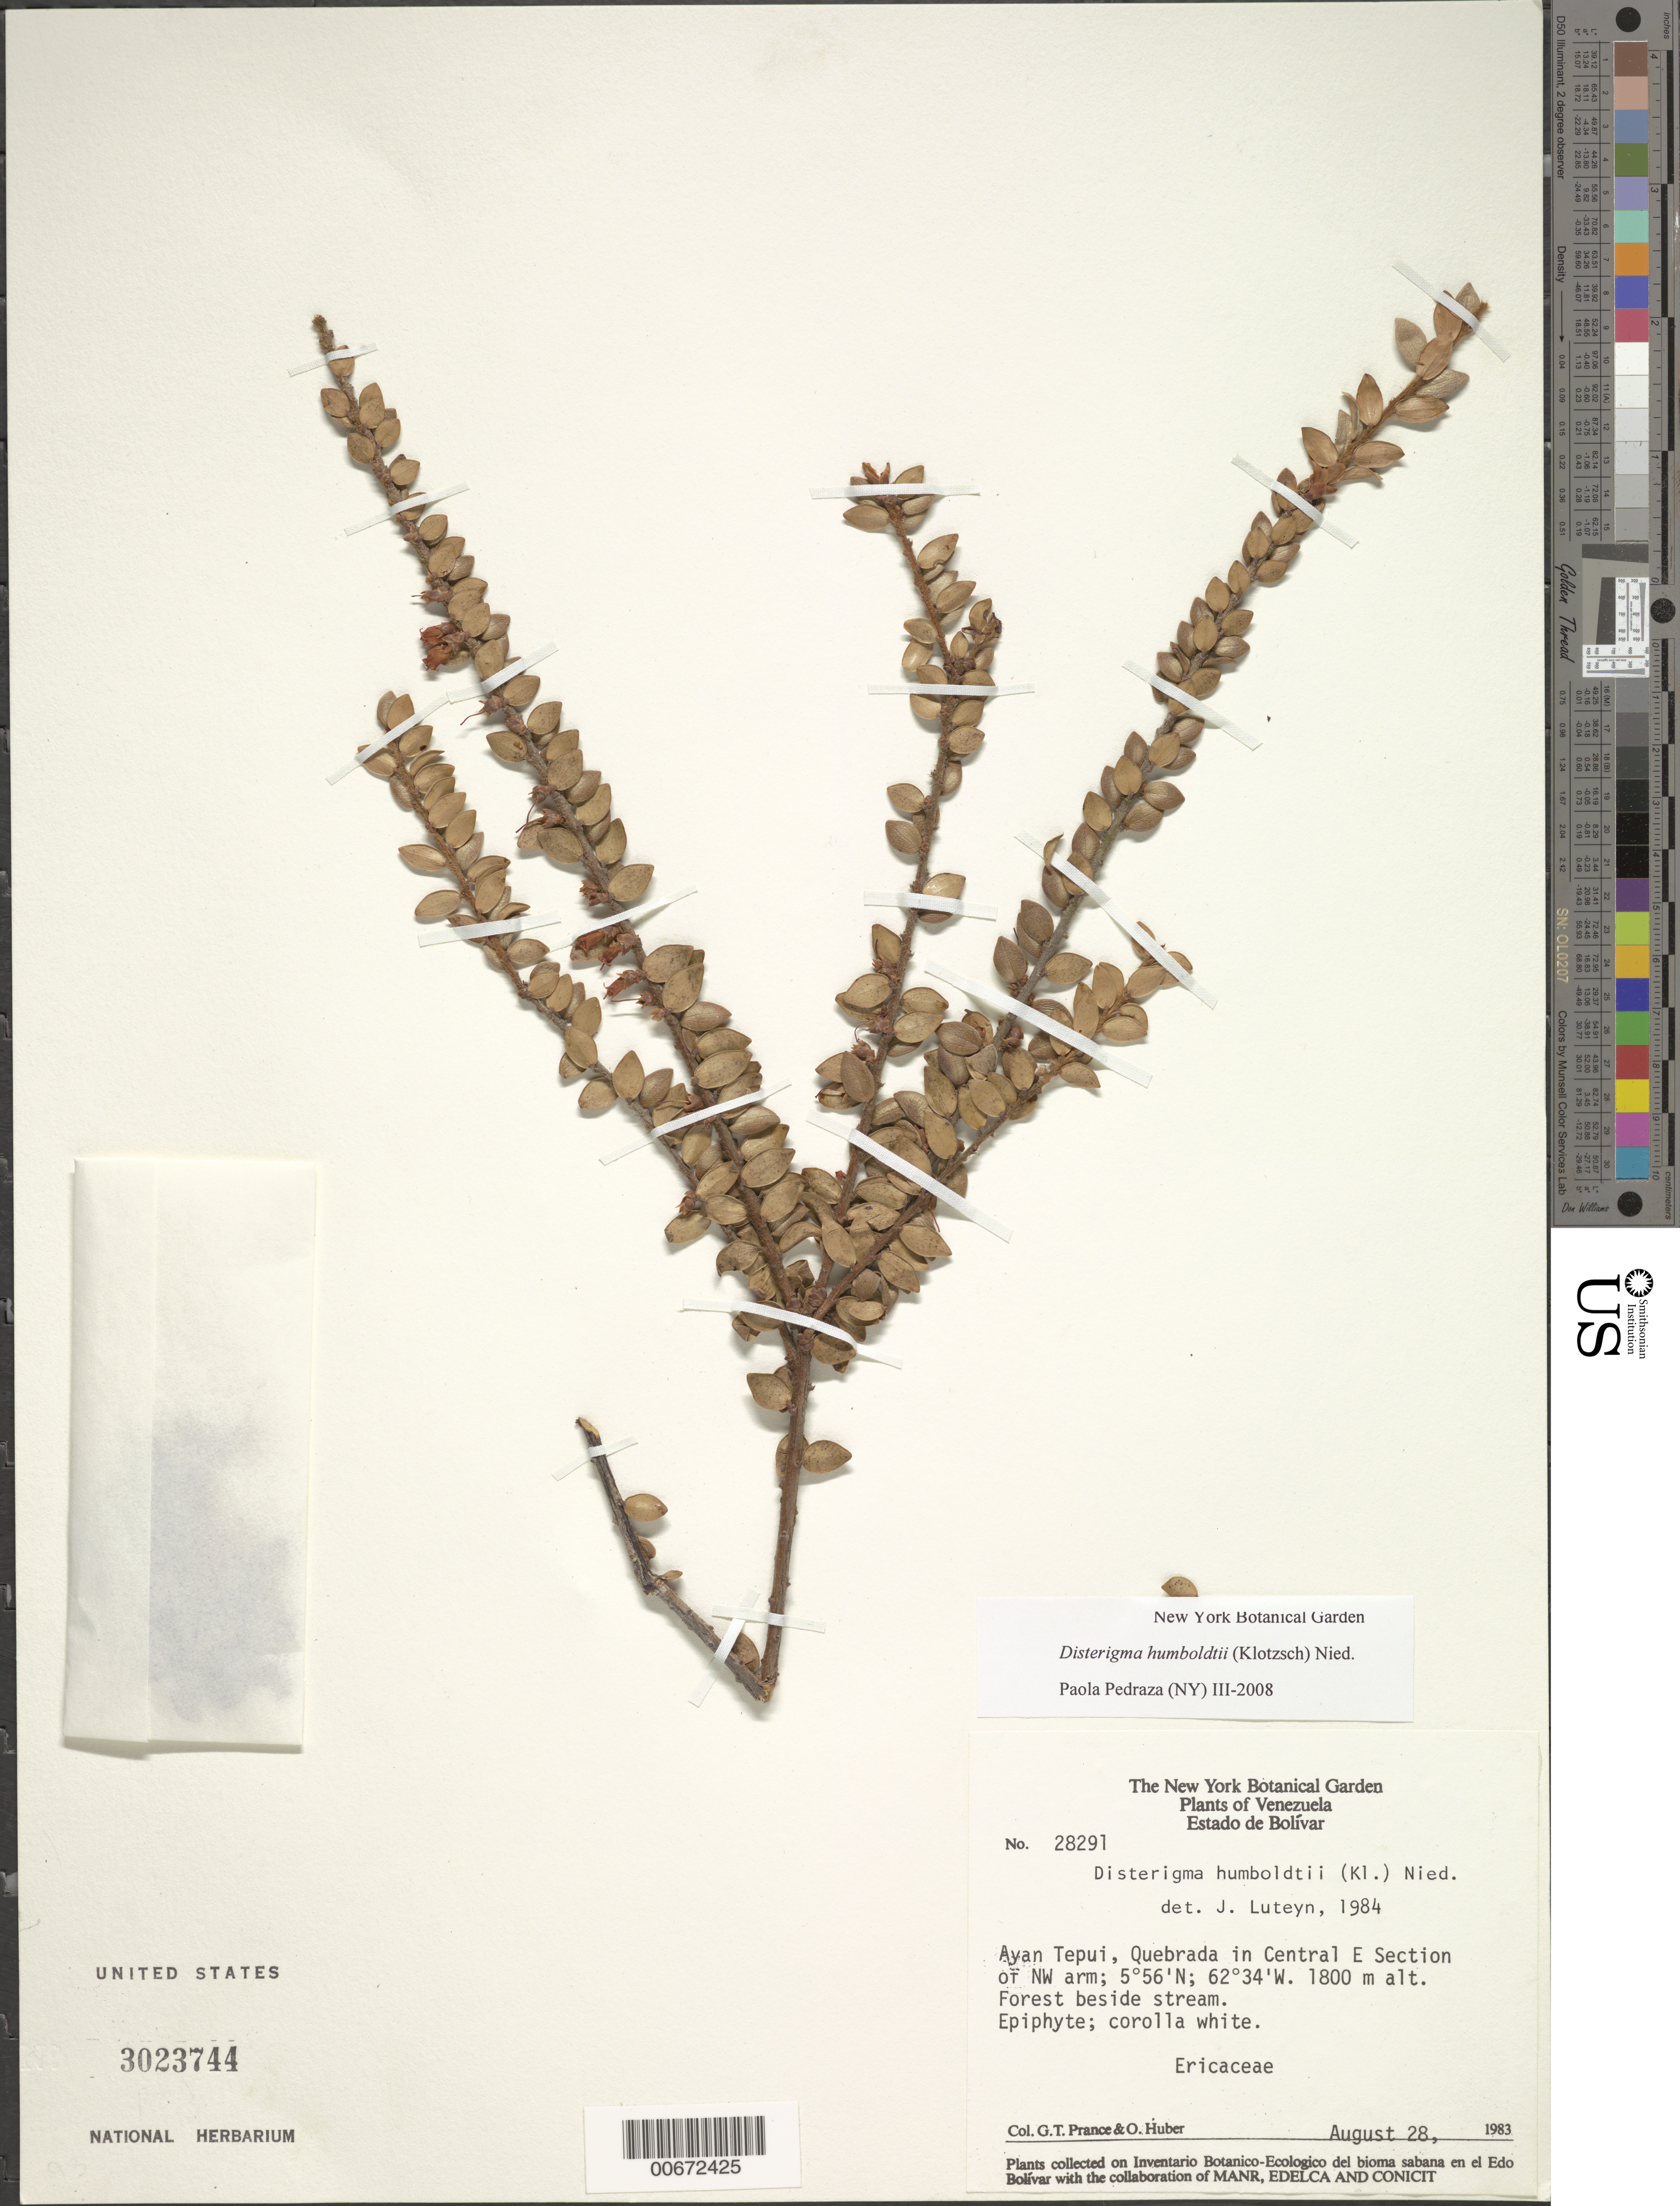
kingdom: Plantae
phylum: Tracheophyta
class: Magnoliopsida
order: Ericales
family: Ericaceae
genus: Disterigma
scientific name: Disterigma humboldtii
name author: (Klotzsch) Nied.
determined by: Luteyn, J. L.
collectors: G. T. Prance & O. Huber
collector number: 28291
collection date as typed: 28-Aug-83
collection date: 1983-08-28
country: Venezuela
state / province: Bolívar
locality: Auyan tepuí, central-east section of NW arm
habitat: Forest beside stream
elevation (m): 1800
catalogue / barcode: US 3023744